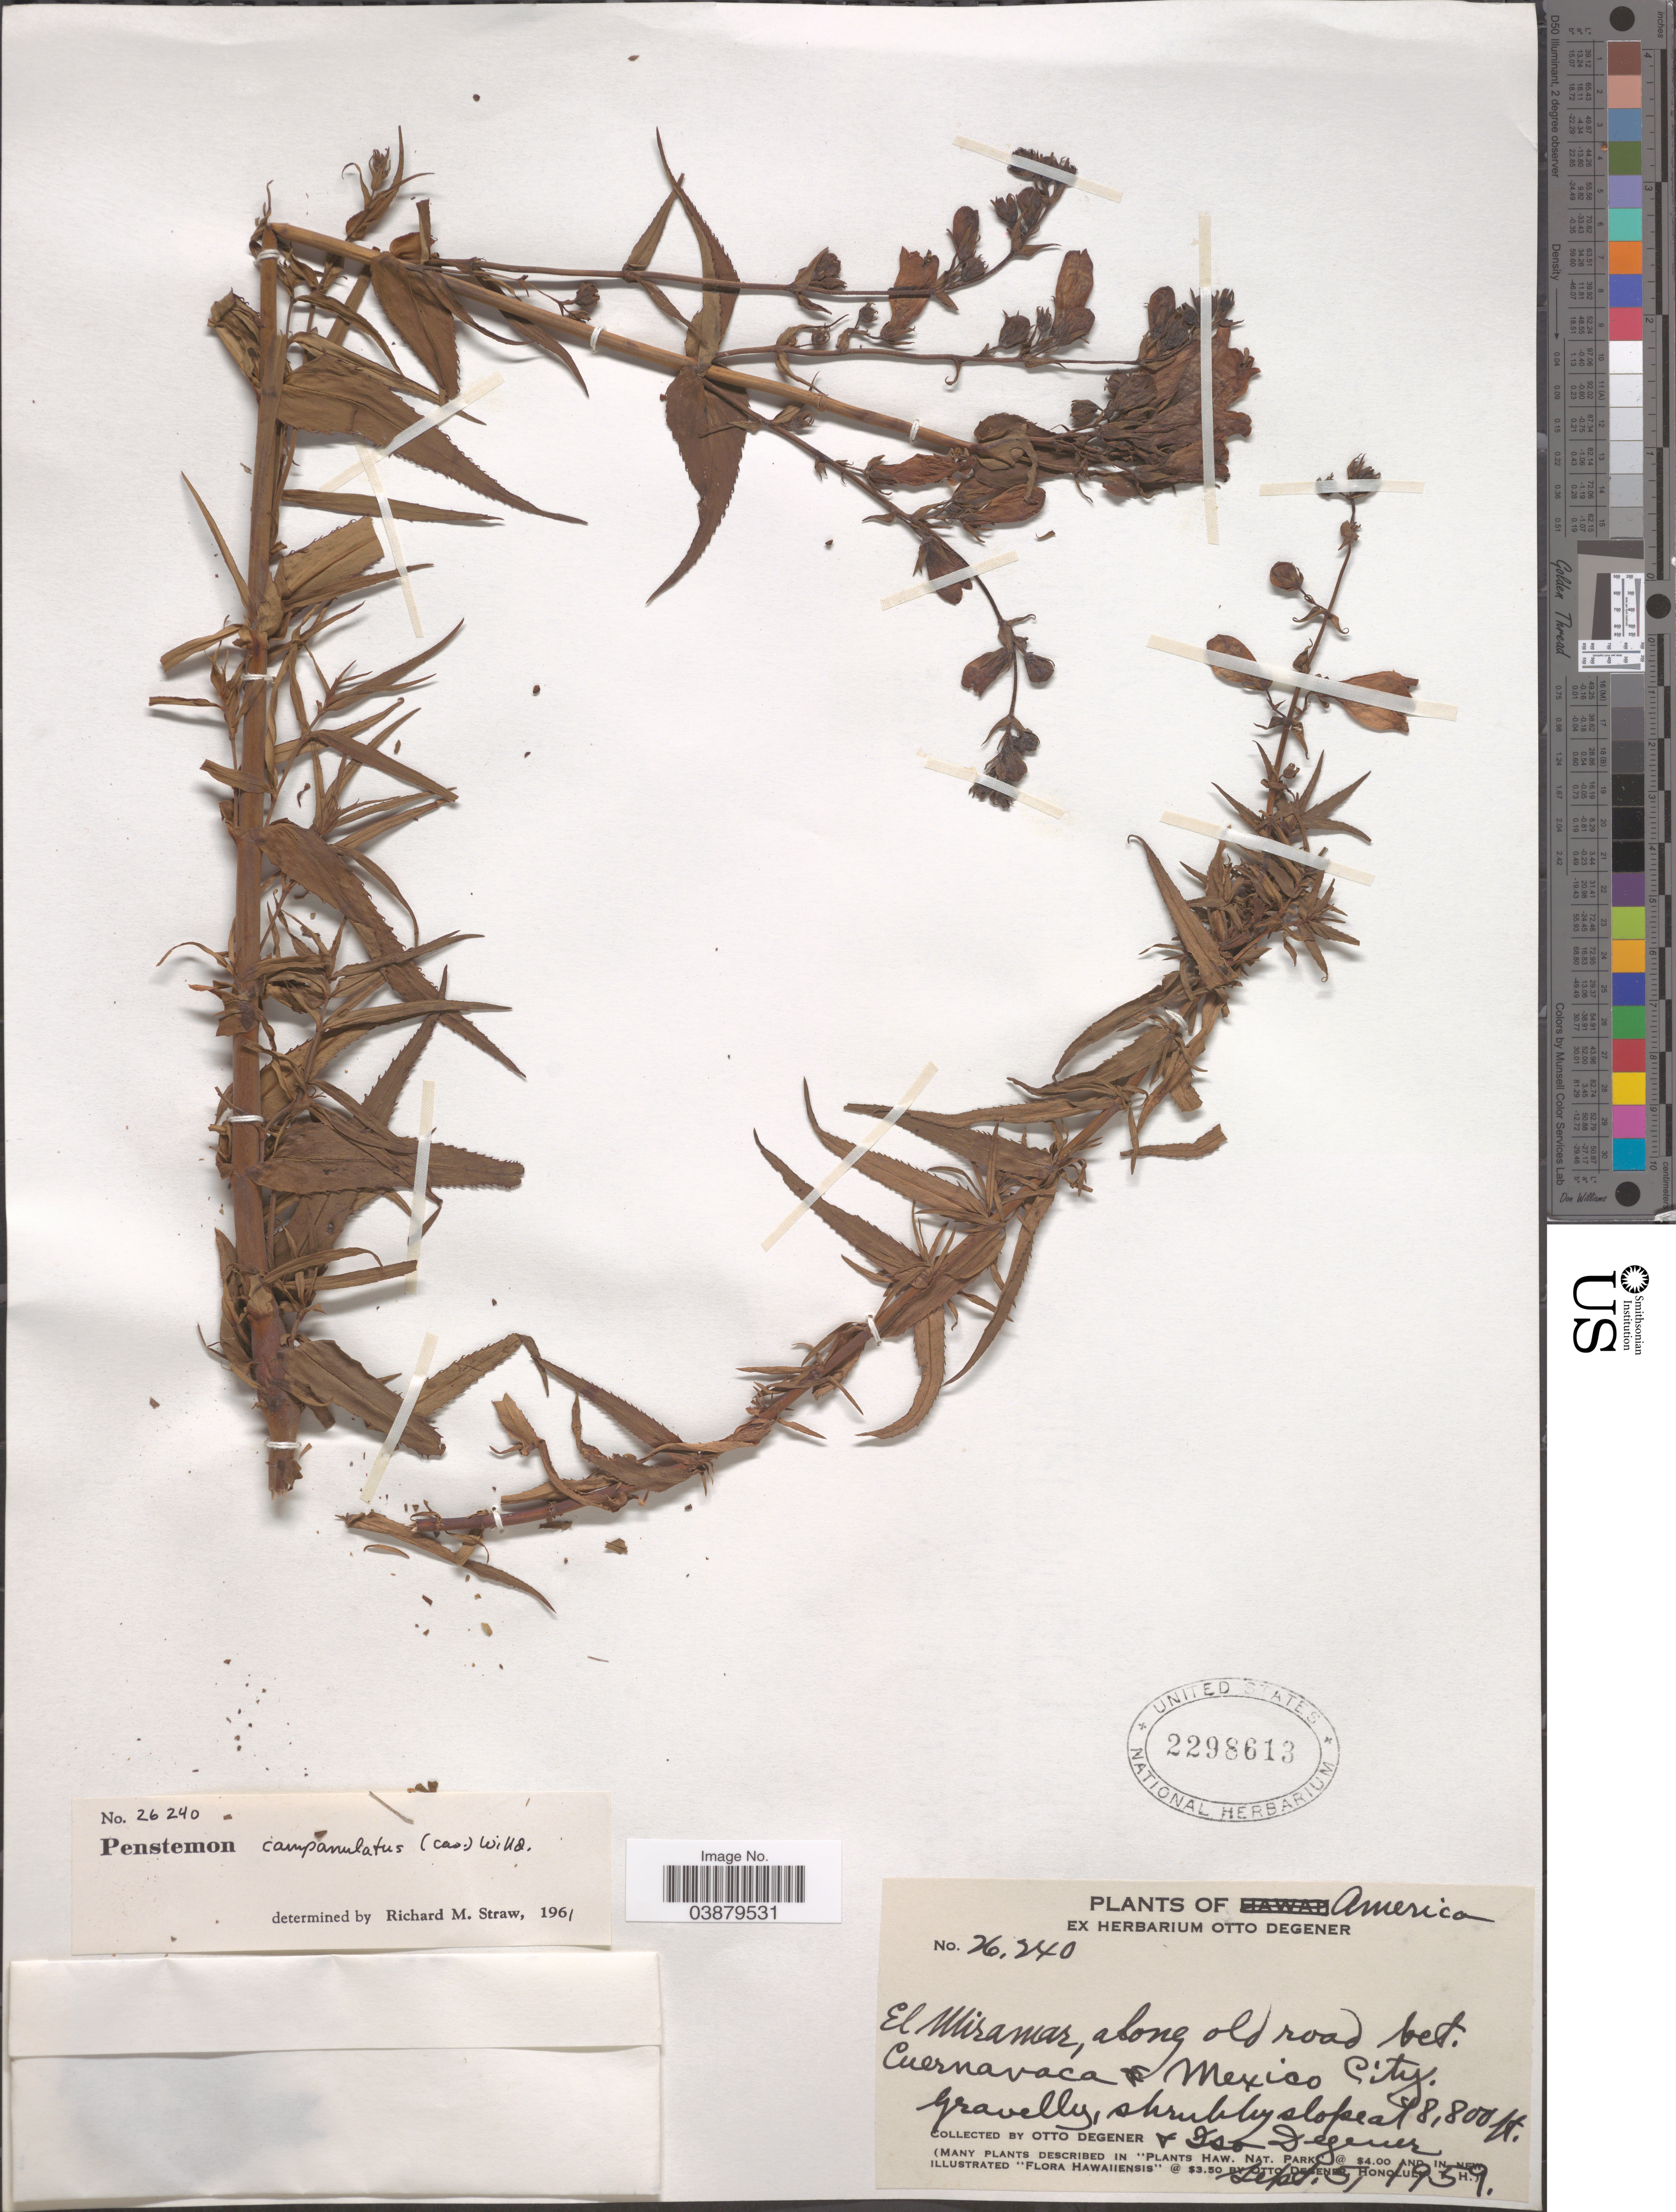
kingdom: Plantae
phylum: Tracheophyta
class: Magnoliopsida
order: Lamiales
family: Plantaginaceae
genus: Penstemon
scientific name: Penstemon campanulatus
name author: (Cav.) Willd.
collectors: O. Degener & I. Degener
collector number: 26240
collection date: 1959-09-05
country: Mexico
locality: El Miramar, along old road bet. Cuernavaca & Mexico City.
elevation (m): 2682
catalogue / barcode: US 2298613